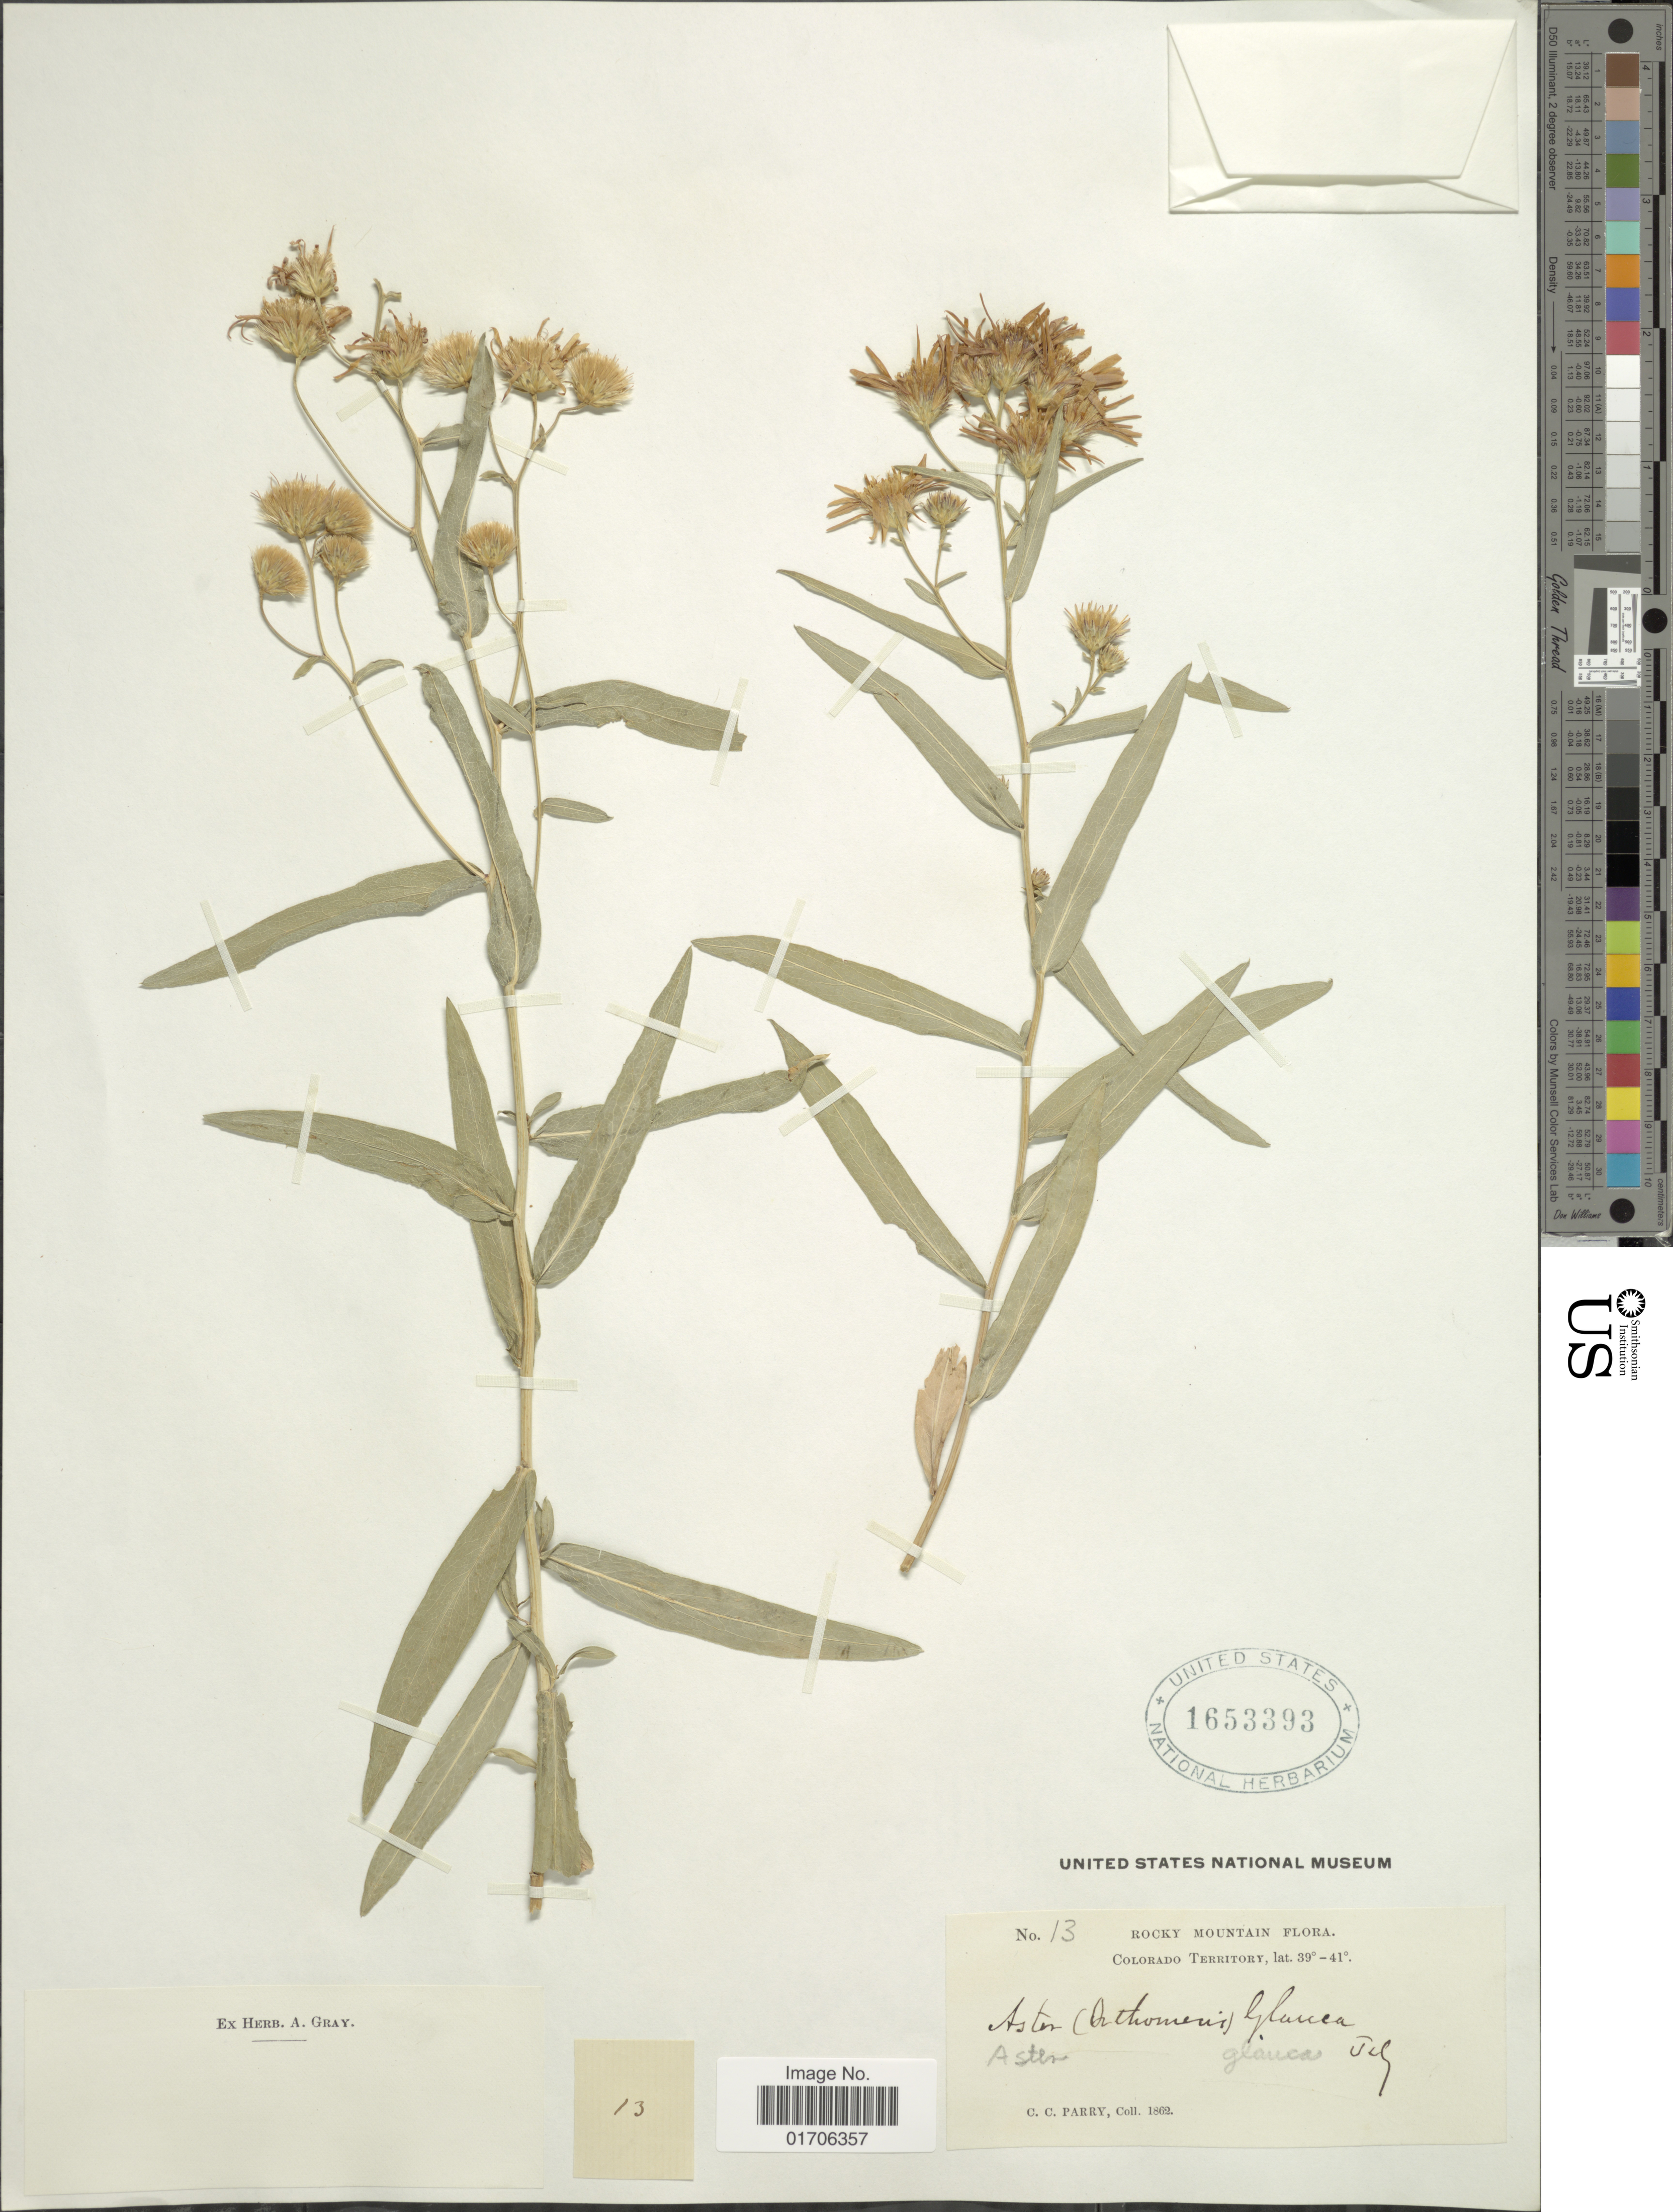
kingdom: Plantae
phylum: Tracheophyta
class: Magnoliopsida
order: Asterales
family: Asteraceae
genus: Eurybia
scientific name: Eurybia glauca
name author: (Nutt.) G.L. Nesom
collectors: C. C. Parry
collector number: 13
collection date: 1862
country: United States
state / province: Colorado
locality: Rocky Mountain. Colorado Territory.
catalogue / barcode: US 1653393